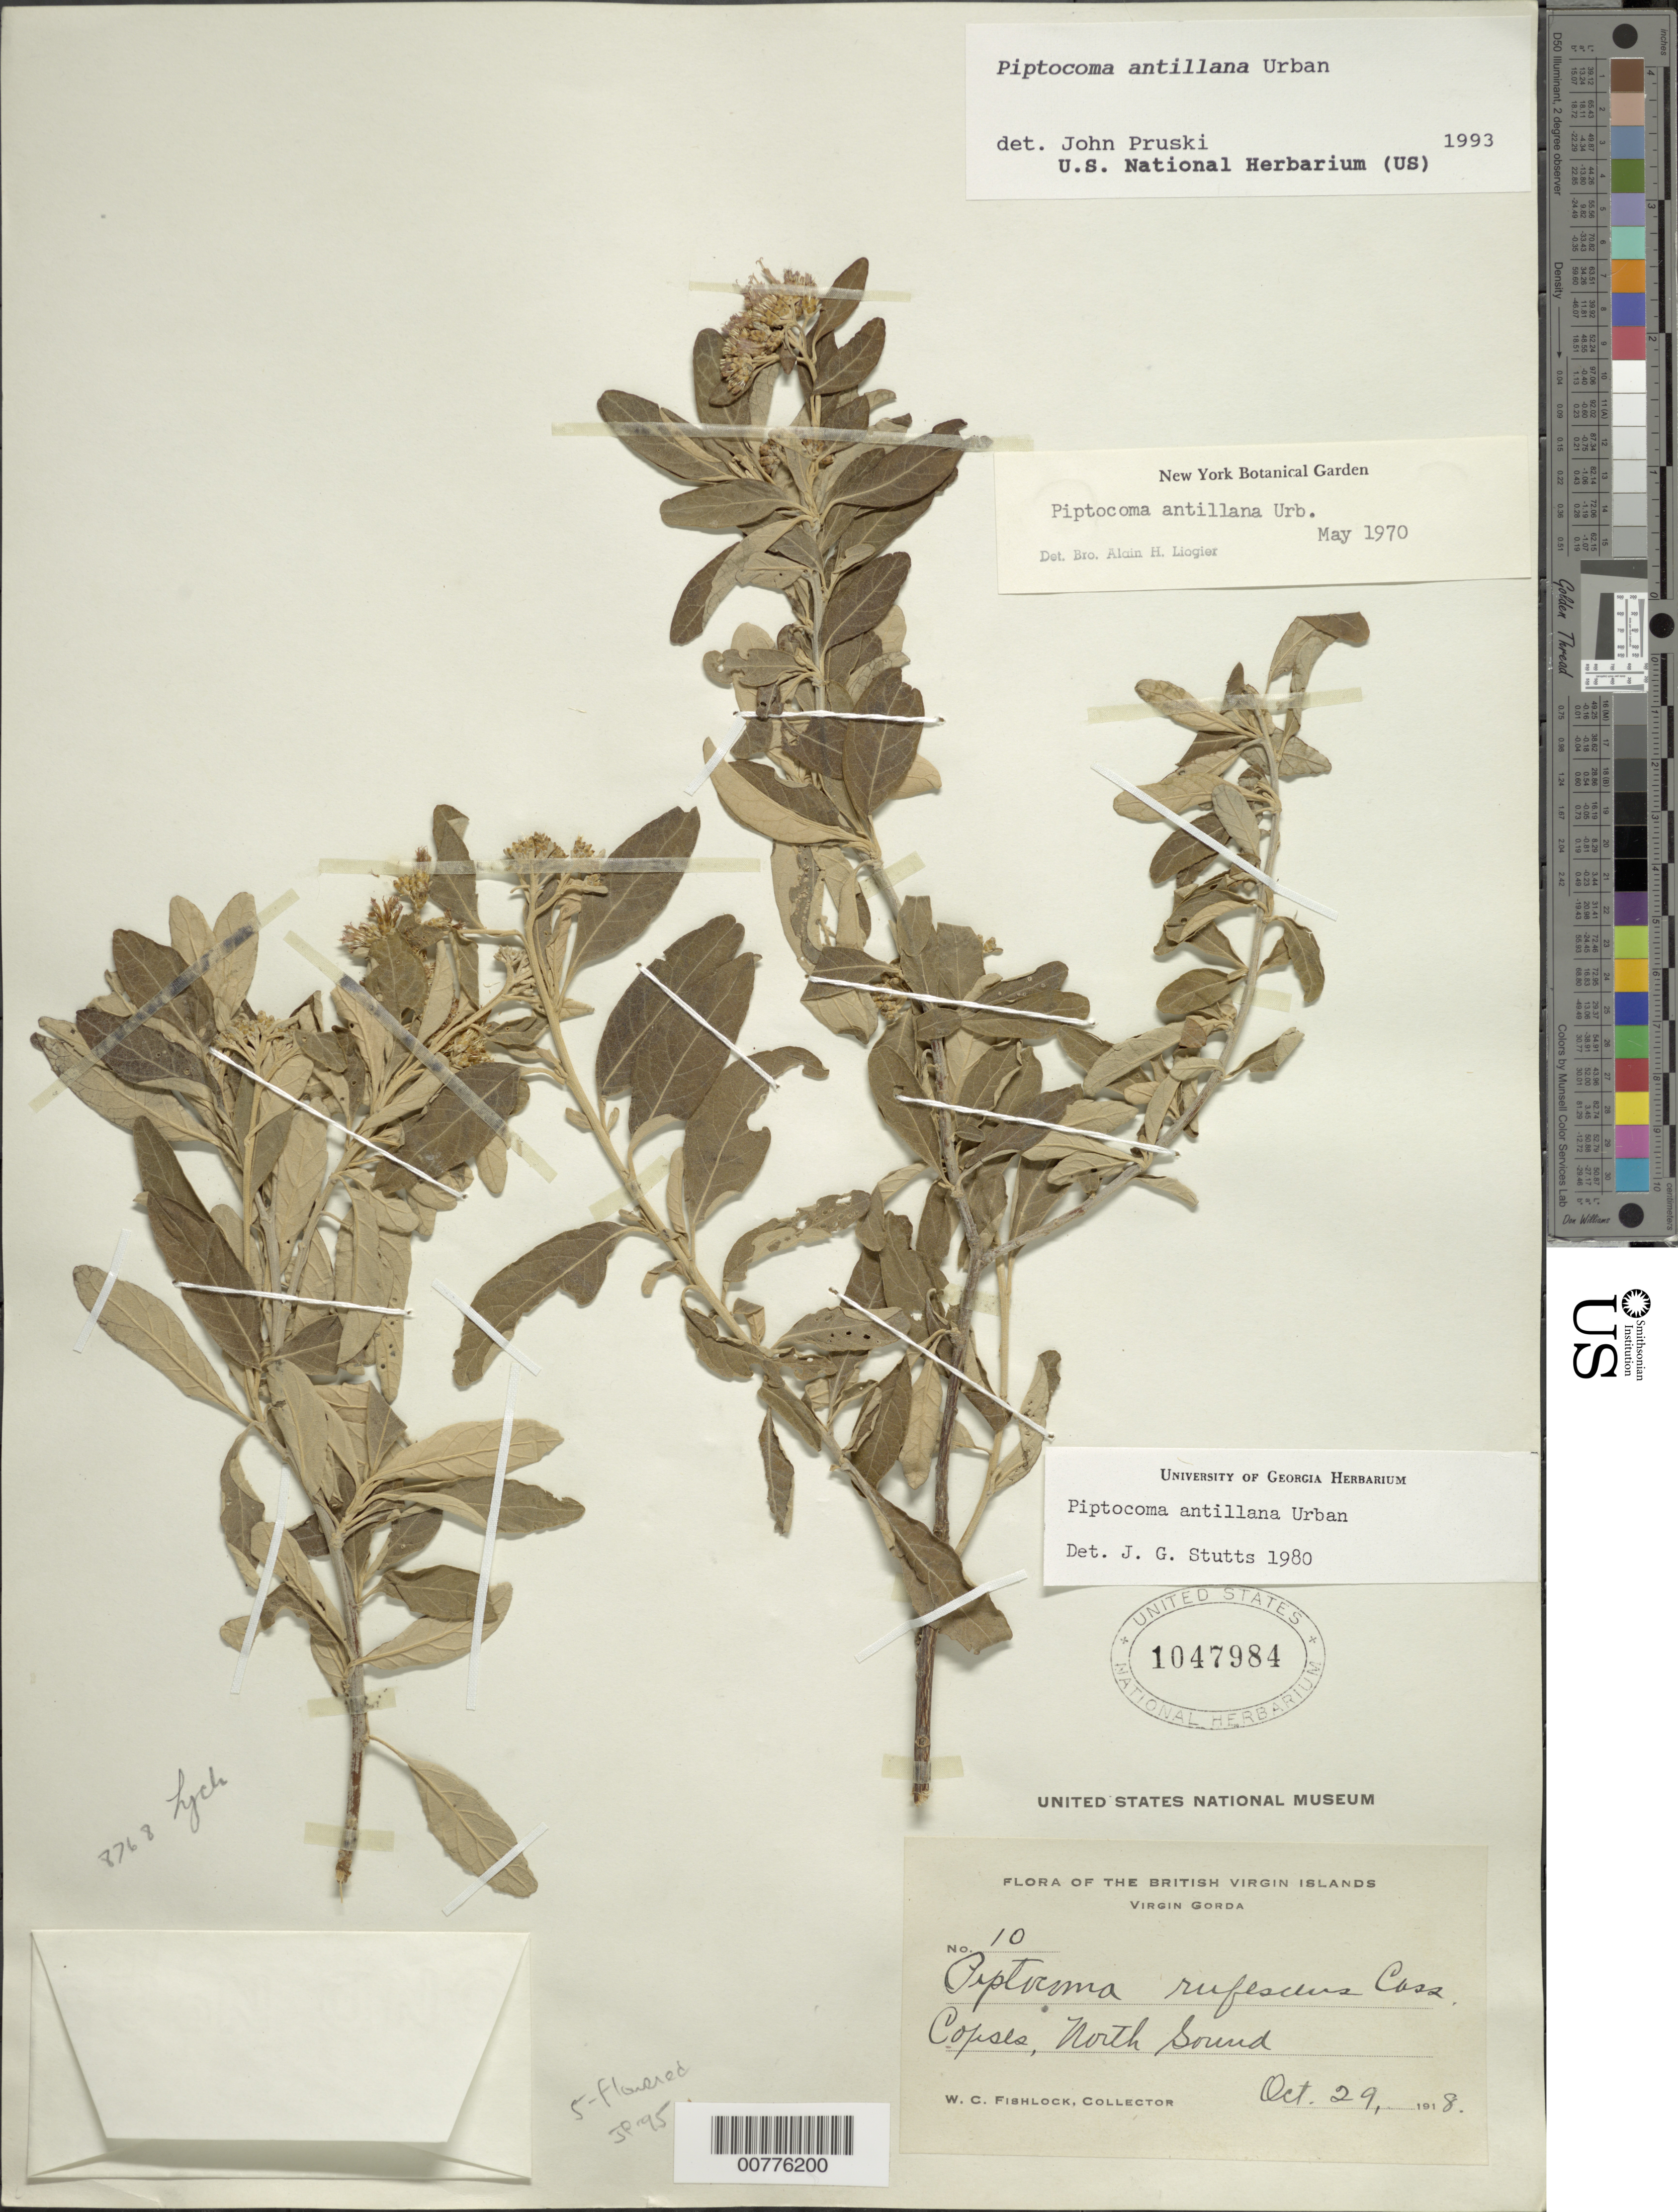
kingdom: Plantae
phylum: Tracheophyta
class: Magnoliopsida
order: Asterales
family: Asteraceae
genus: Piptocoma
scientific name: Piptocoma antillana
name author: Urb.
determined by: Pruski, J. F.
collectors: W. Fishlock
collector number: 10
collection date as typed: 29 Oct 1918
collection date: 1918-10-29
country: British Virgin Islands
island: Virgin Gorda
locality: Copses, North Sound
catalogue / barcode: US 1047984